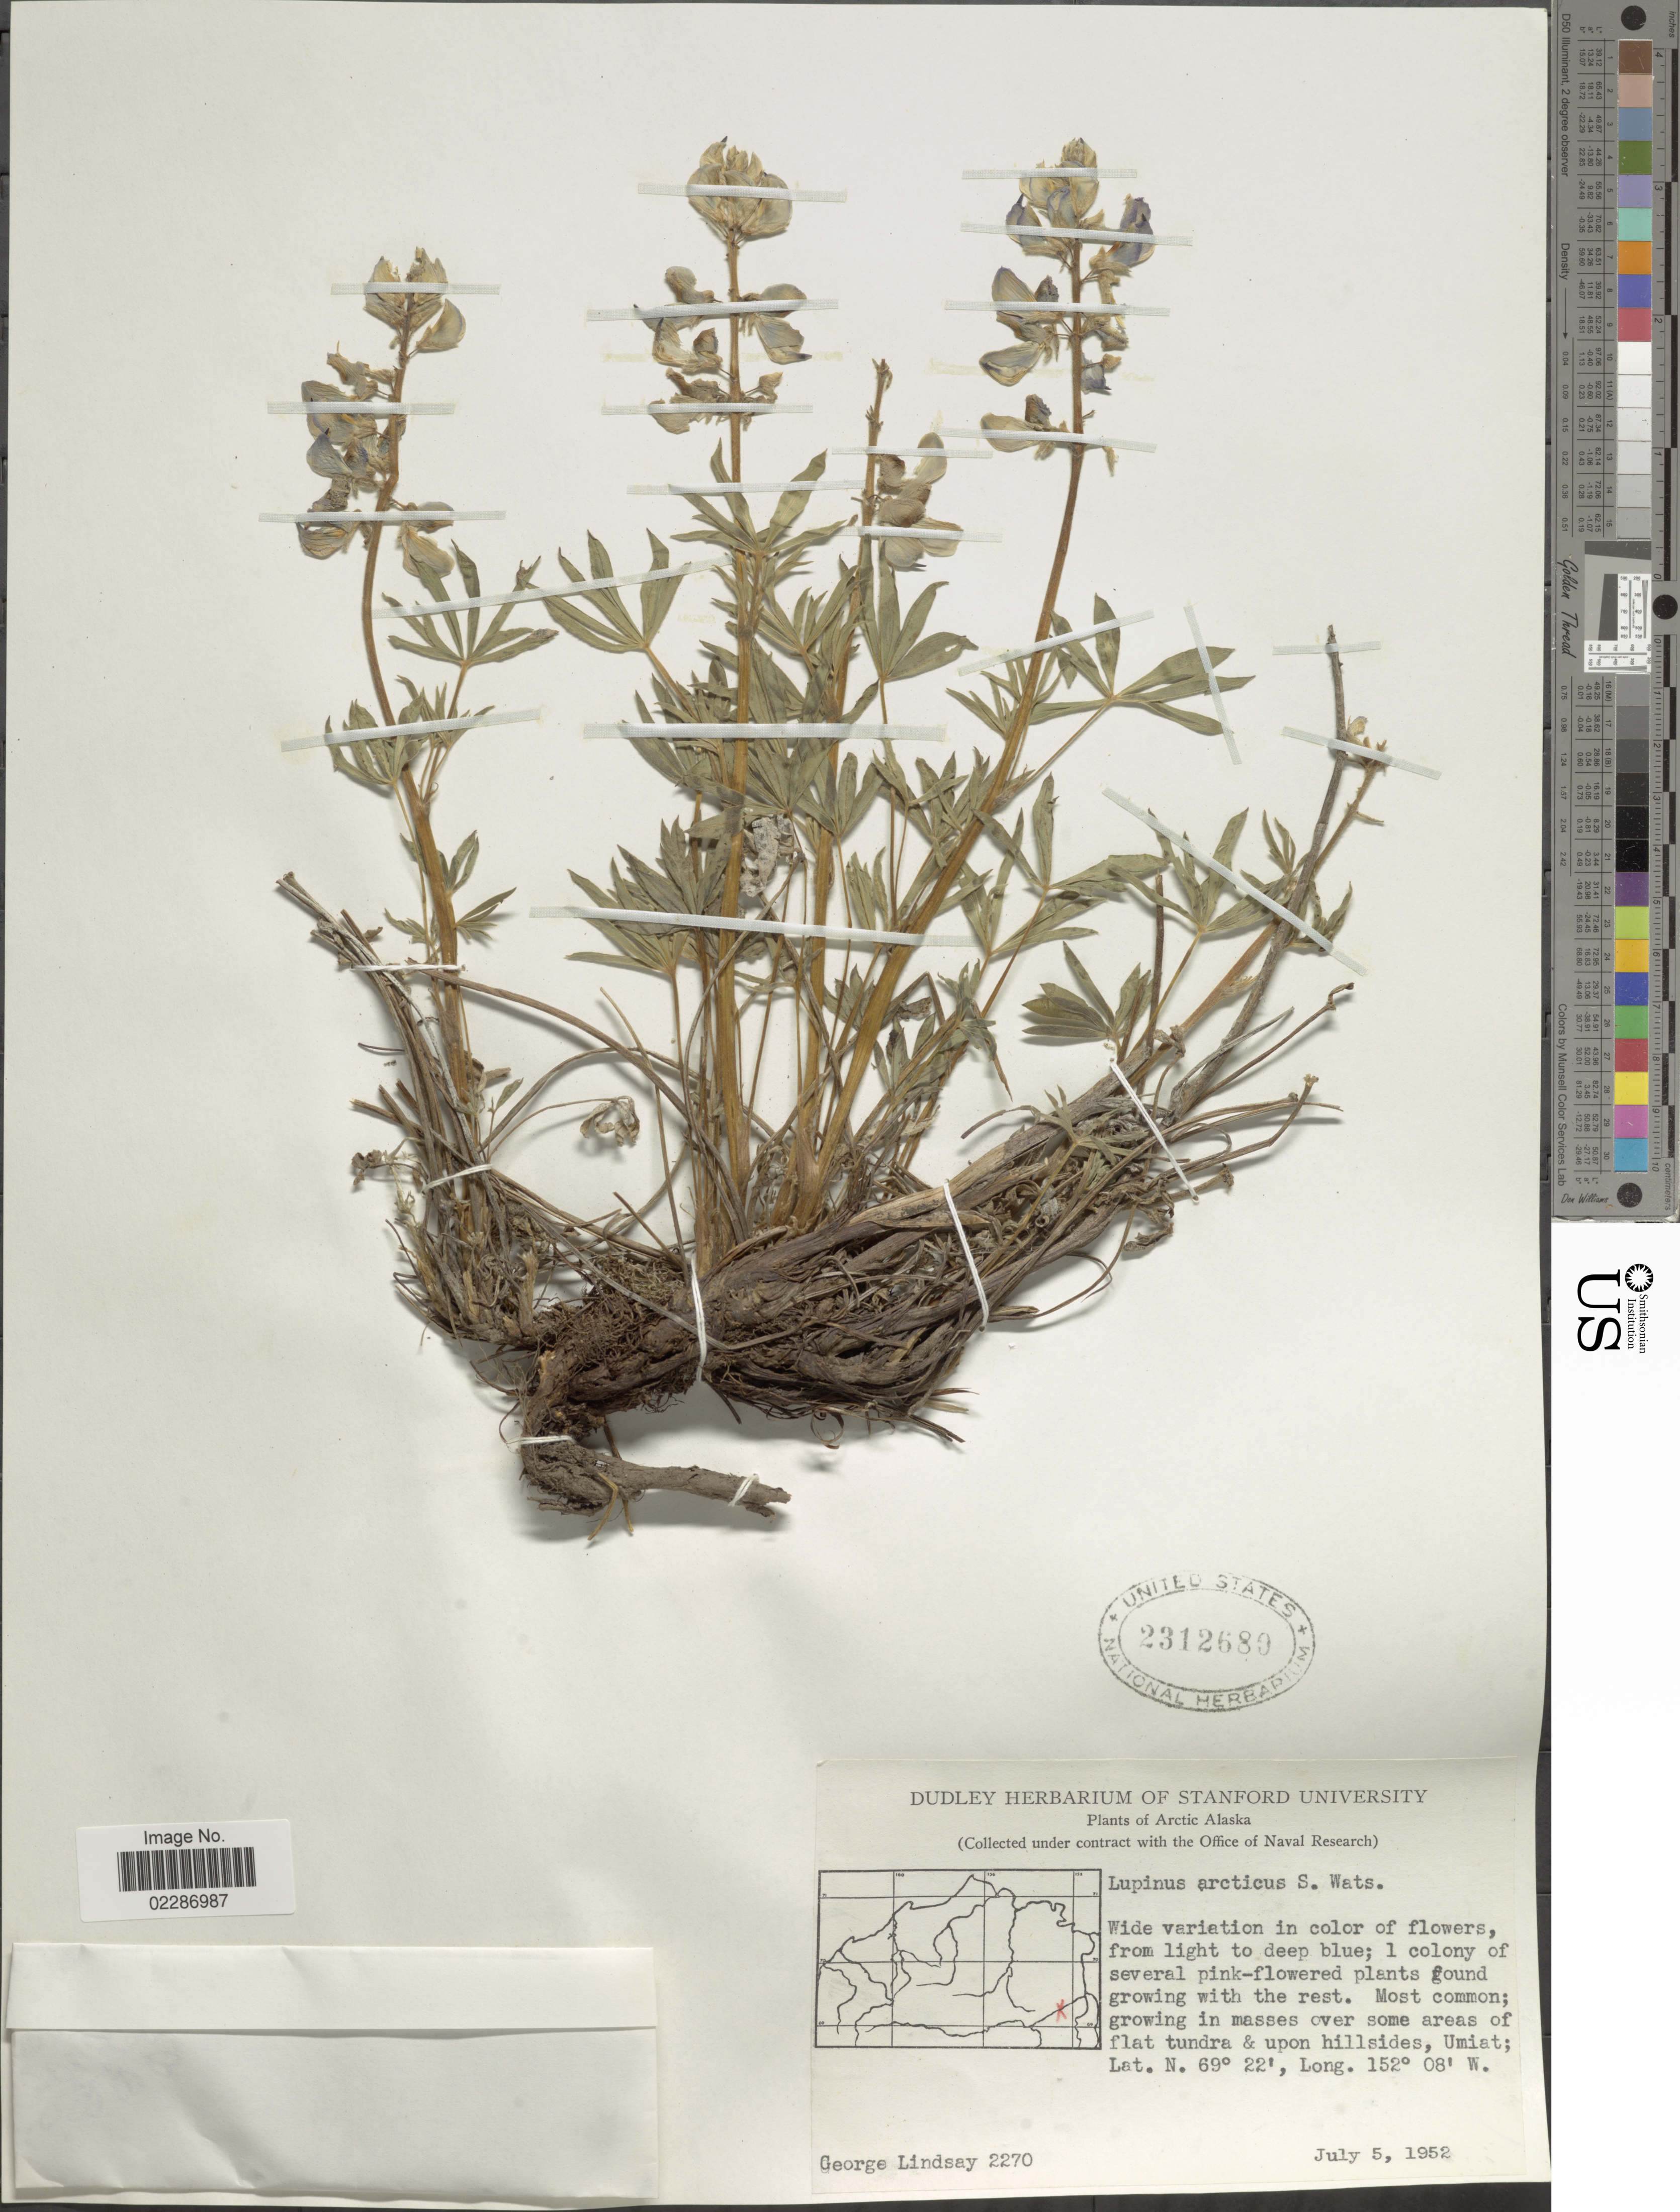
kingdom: Plantae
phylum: Tracheophyta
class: Magnoliopsida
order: Fabales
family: Fabaceae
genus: Lupinus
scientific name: Lupinus arcticus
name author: S. Watson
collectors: G. Lindsay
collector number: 2270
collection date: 1952-07-05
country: United States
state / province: Alaska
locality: Arctic Alaska, growing in masses over some areas of flat tundra & upon hillsides, Umiat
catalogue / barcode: US 2312680